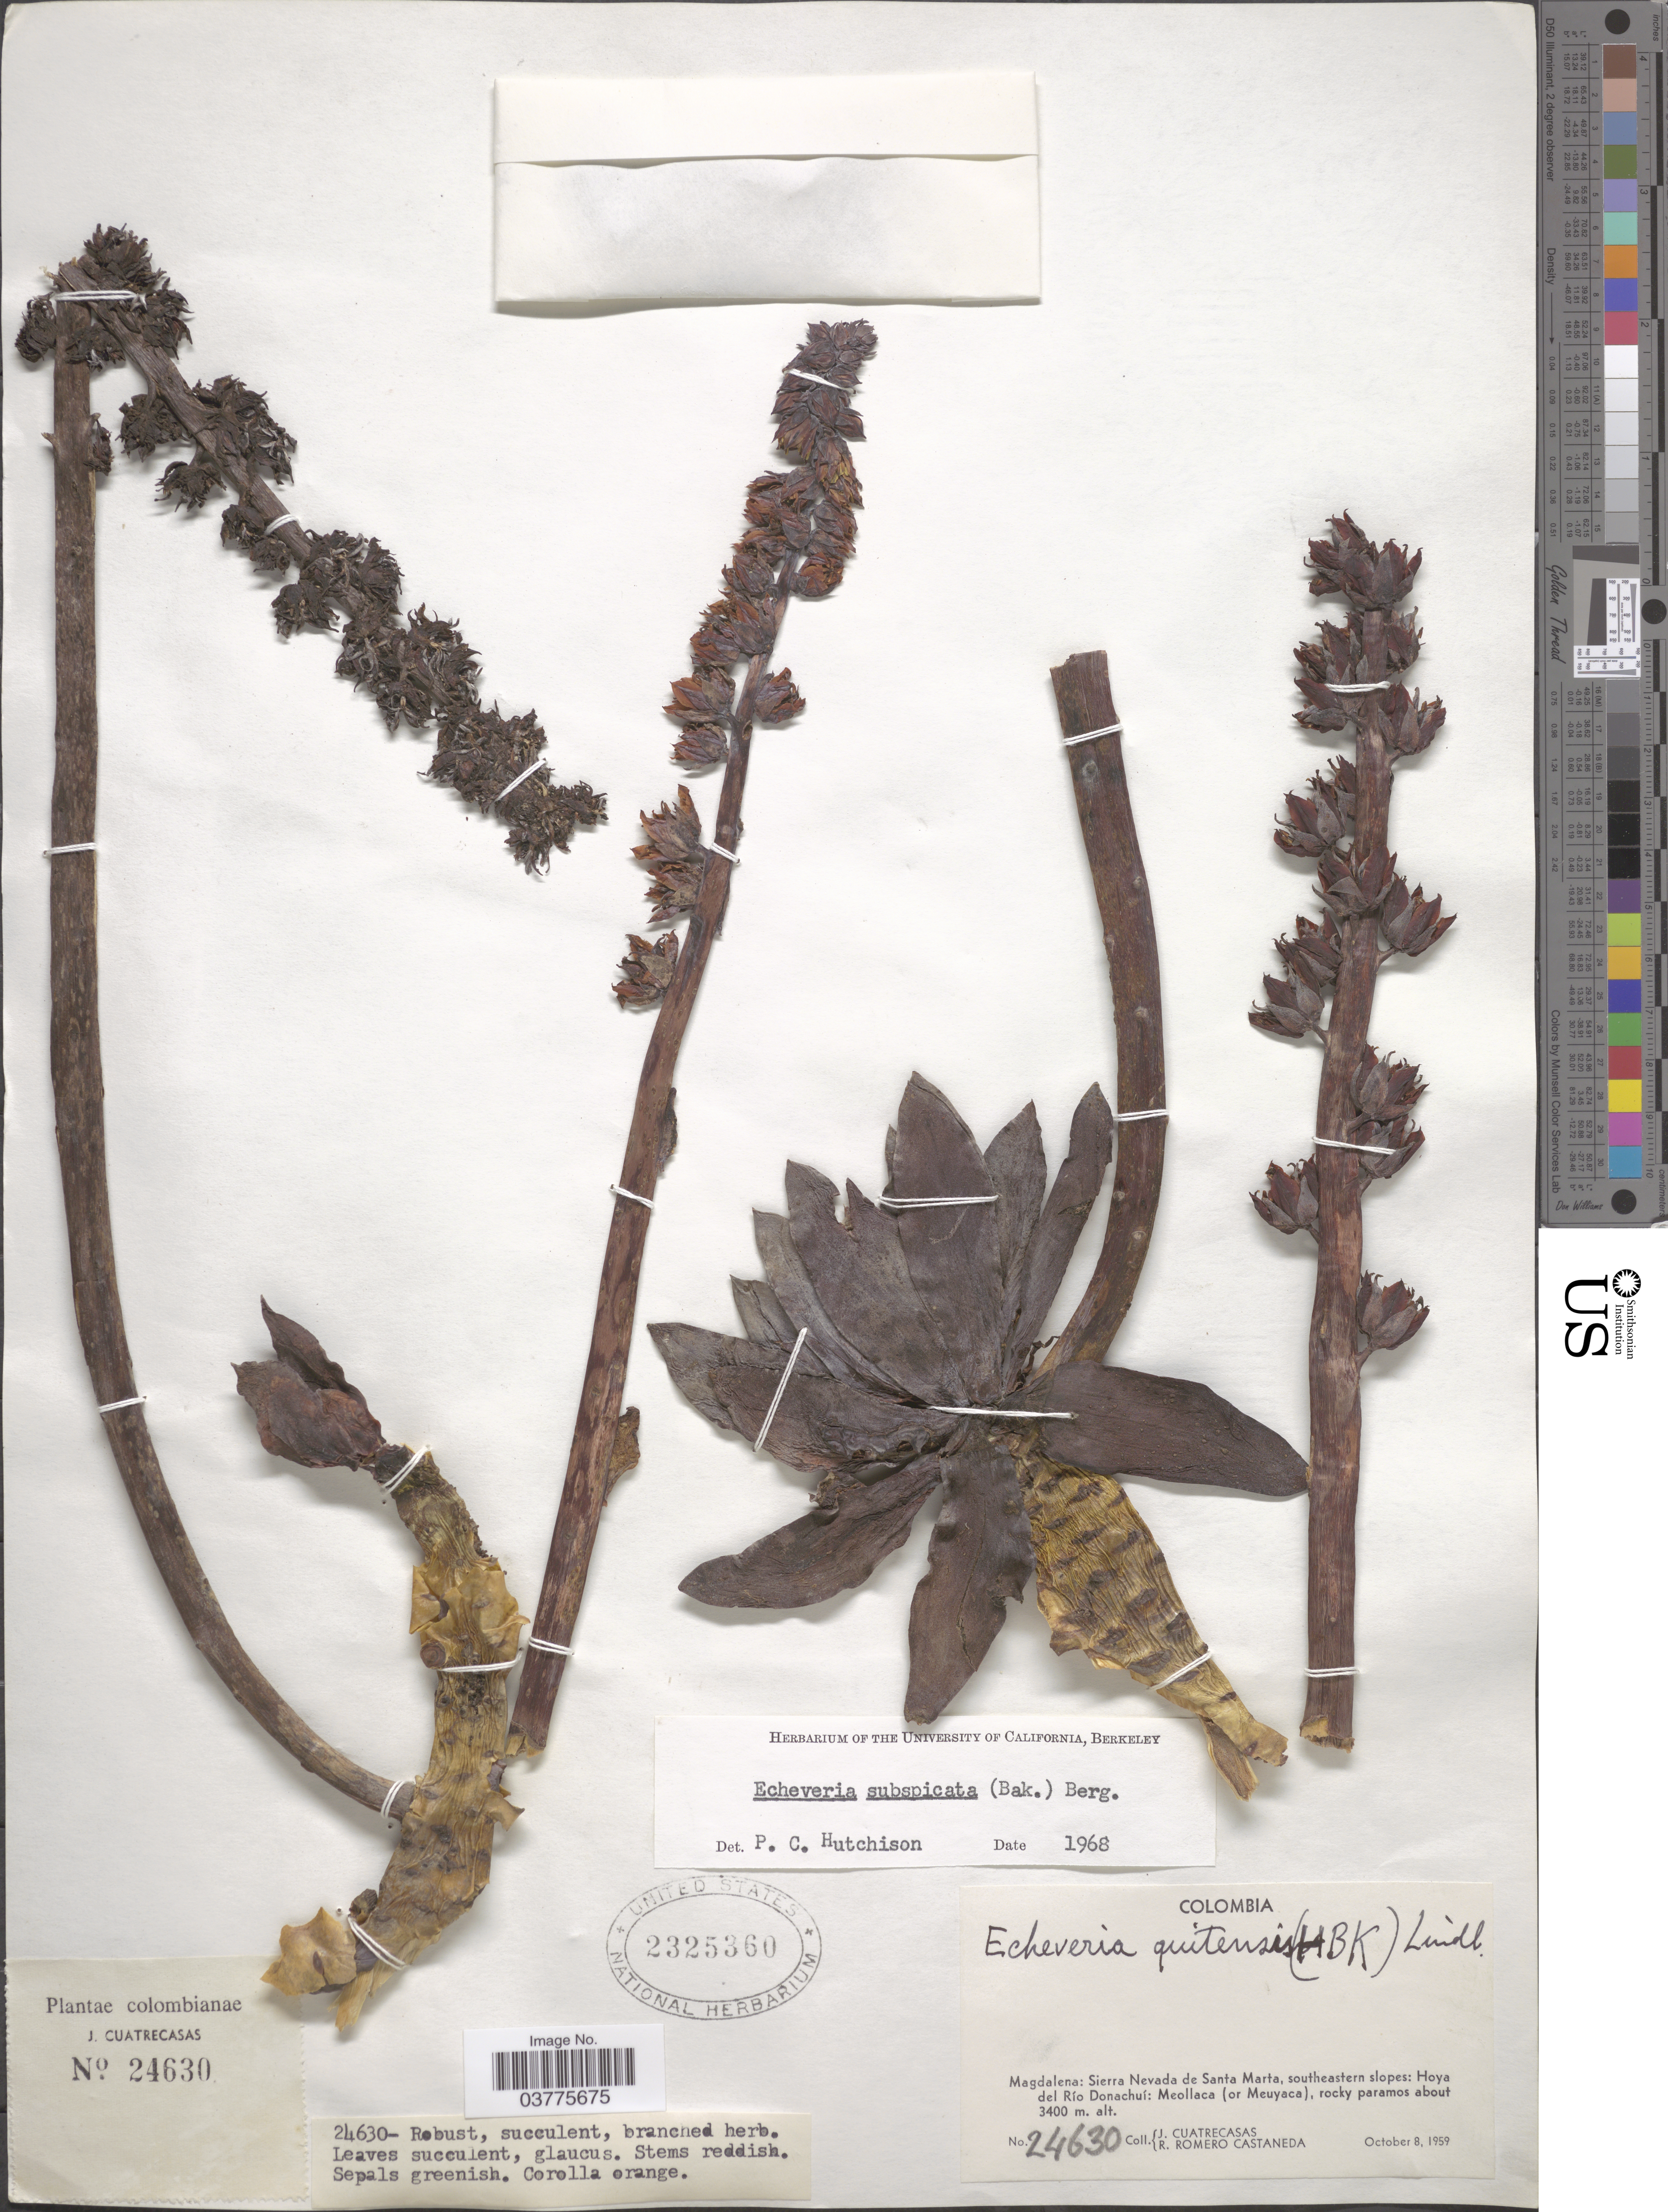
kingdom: Plantae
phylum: Tracheophyta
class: Magnoliopsida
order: Saxifragales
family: Crassulaceae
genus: Echeveria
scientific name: Echeveria bicolor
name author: (Kunth) E. Walther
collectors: J. Cuatrecasas & R. Romero Castañeda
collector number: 24630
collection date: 1959-10-08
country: Colombia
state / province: Magdalena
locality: Sierra Nevada de Santa Marta, southeastern slopes: Hoya del Río Donachuí: Meollaca (or Meuyaca).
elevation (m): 3400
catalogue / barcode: US 2325360